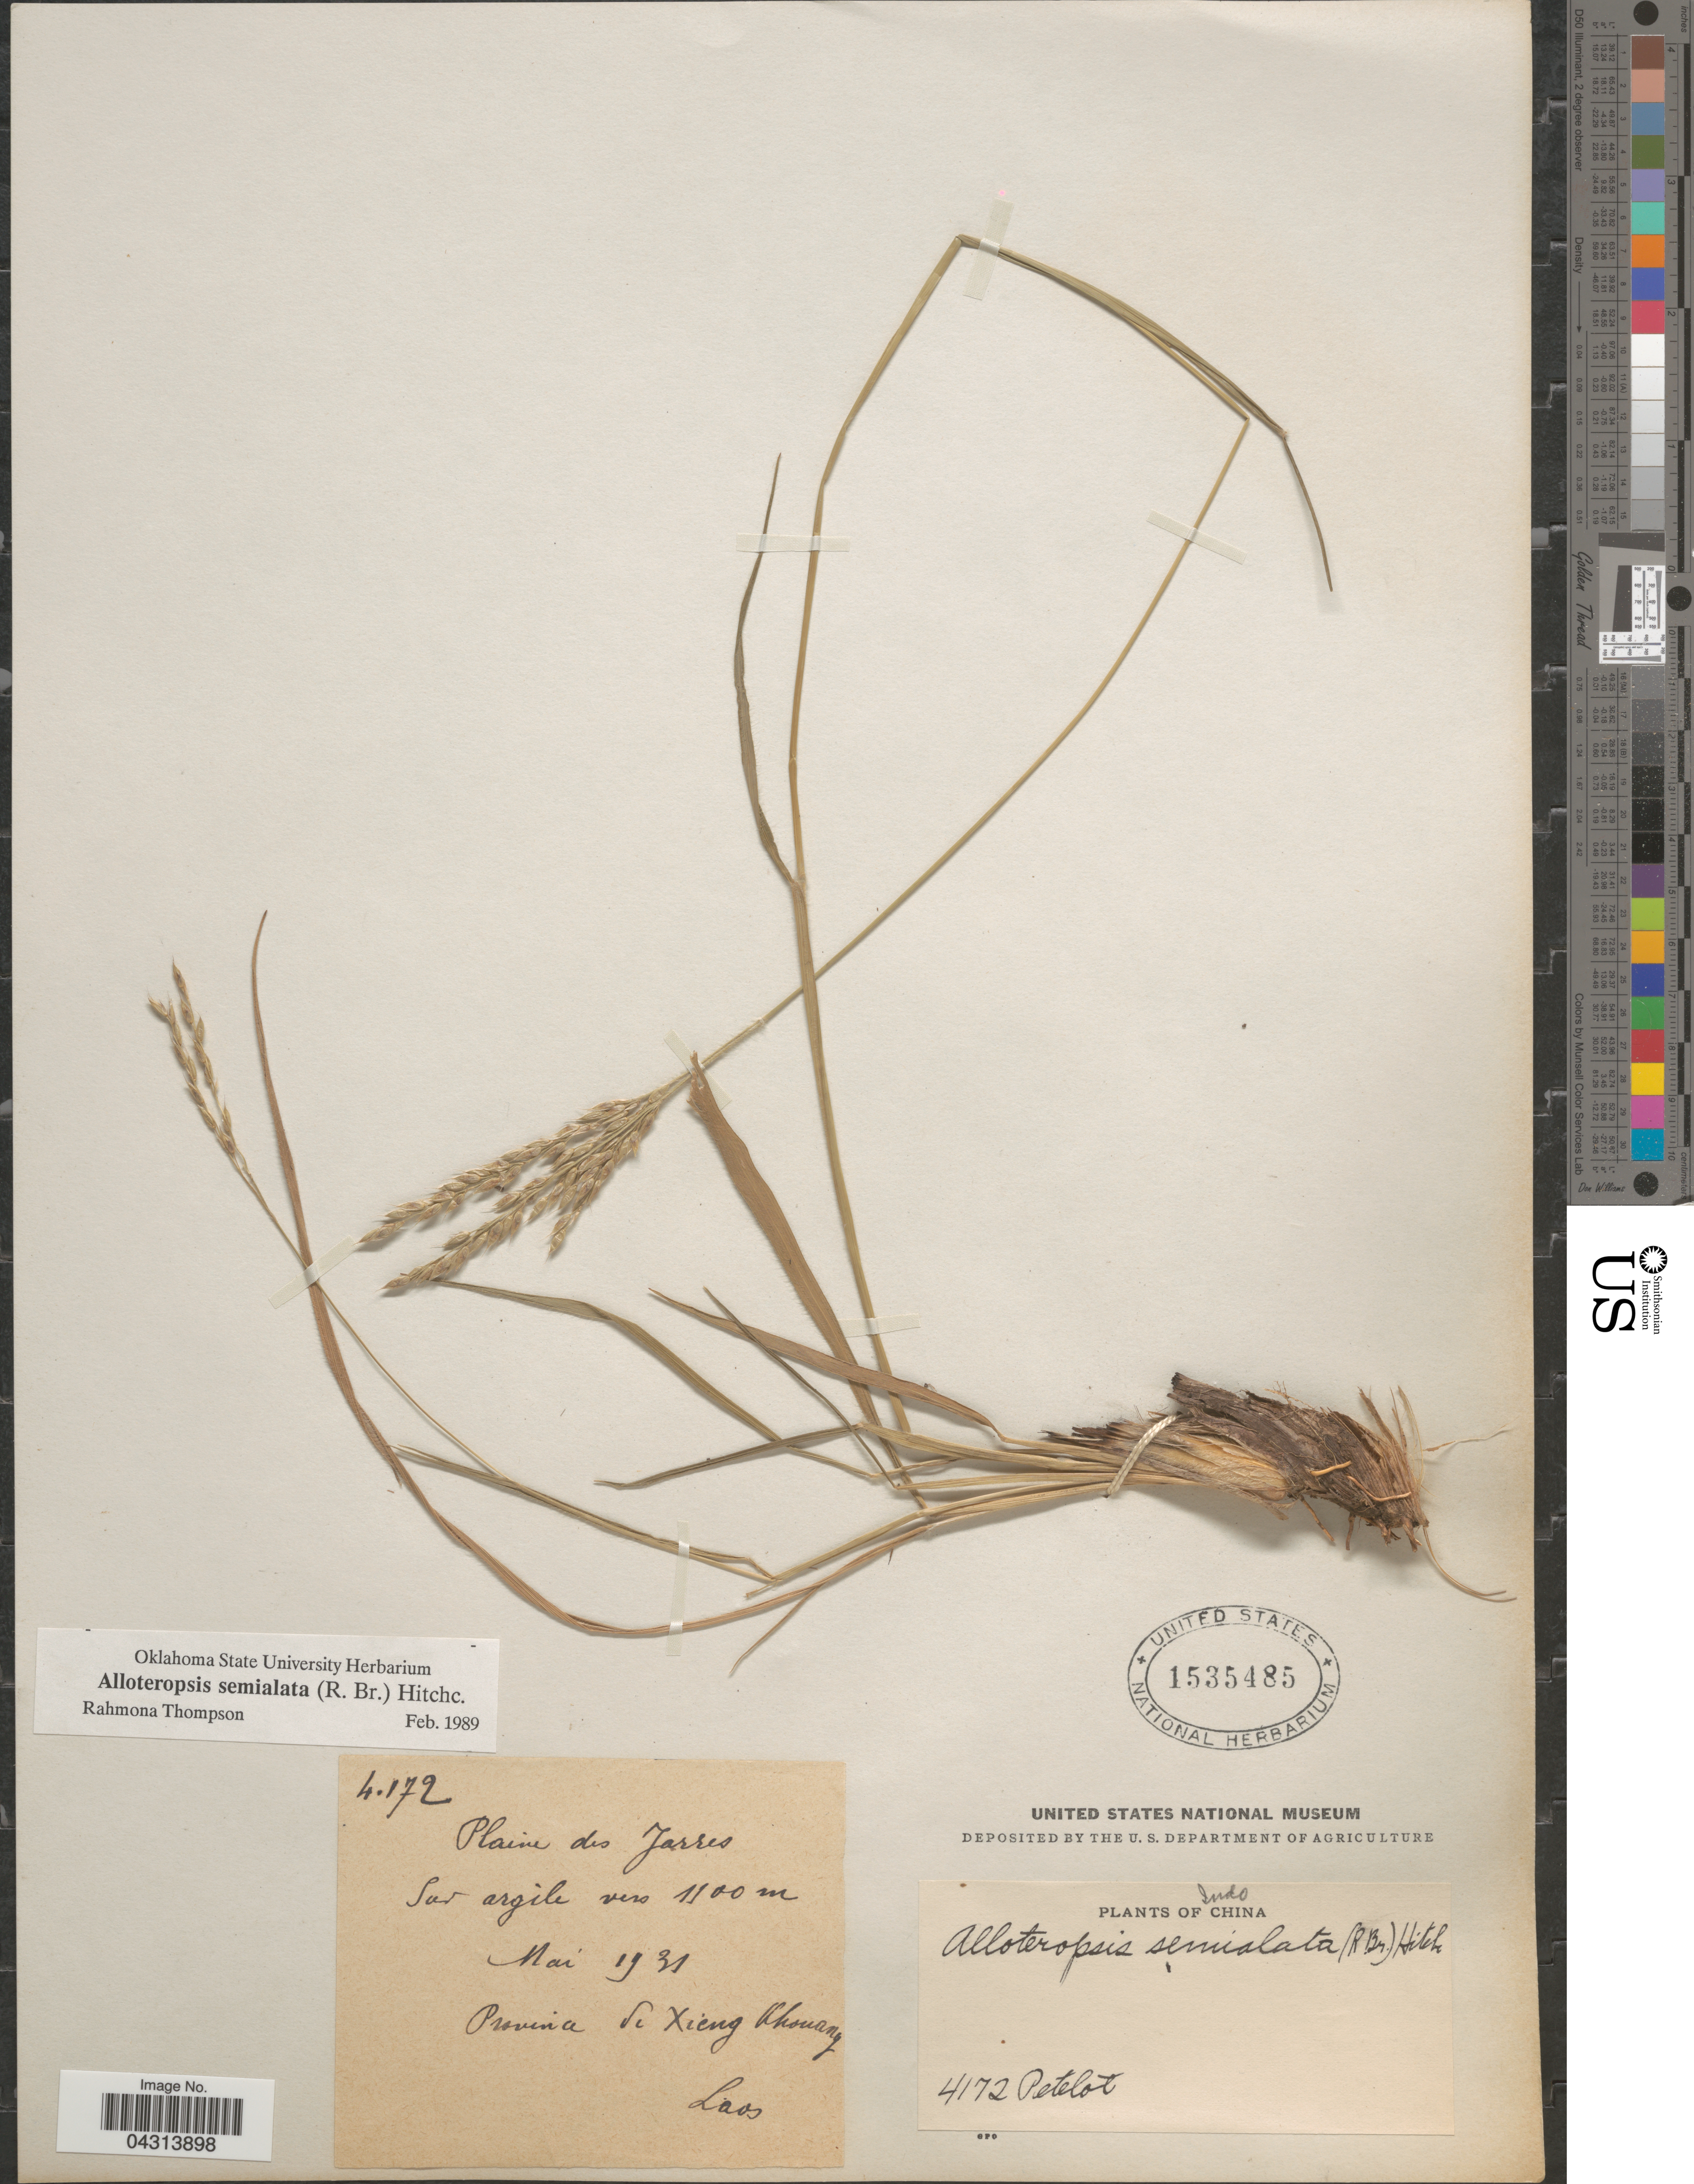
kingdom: Plantae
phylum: Tracheophyta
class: Liliopsida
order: Poales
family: Poaceae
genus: Alloteropsis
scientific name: Alloteropsis semialata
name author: (R. Br.) Hitchc.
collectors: Pételot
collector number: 4172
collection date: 1931-05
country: Laos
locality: Indo China. Plaine des Jarres. Province de Xieng Khouang.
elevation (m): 1100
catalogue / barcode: US 1535485